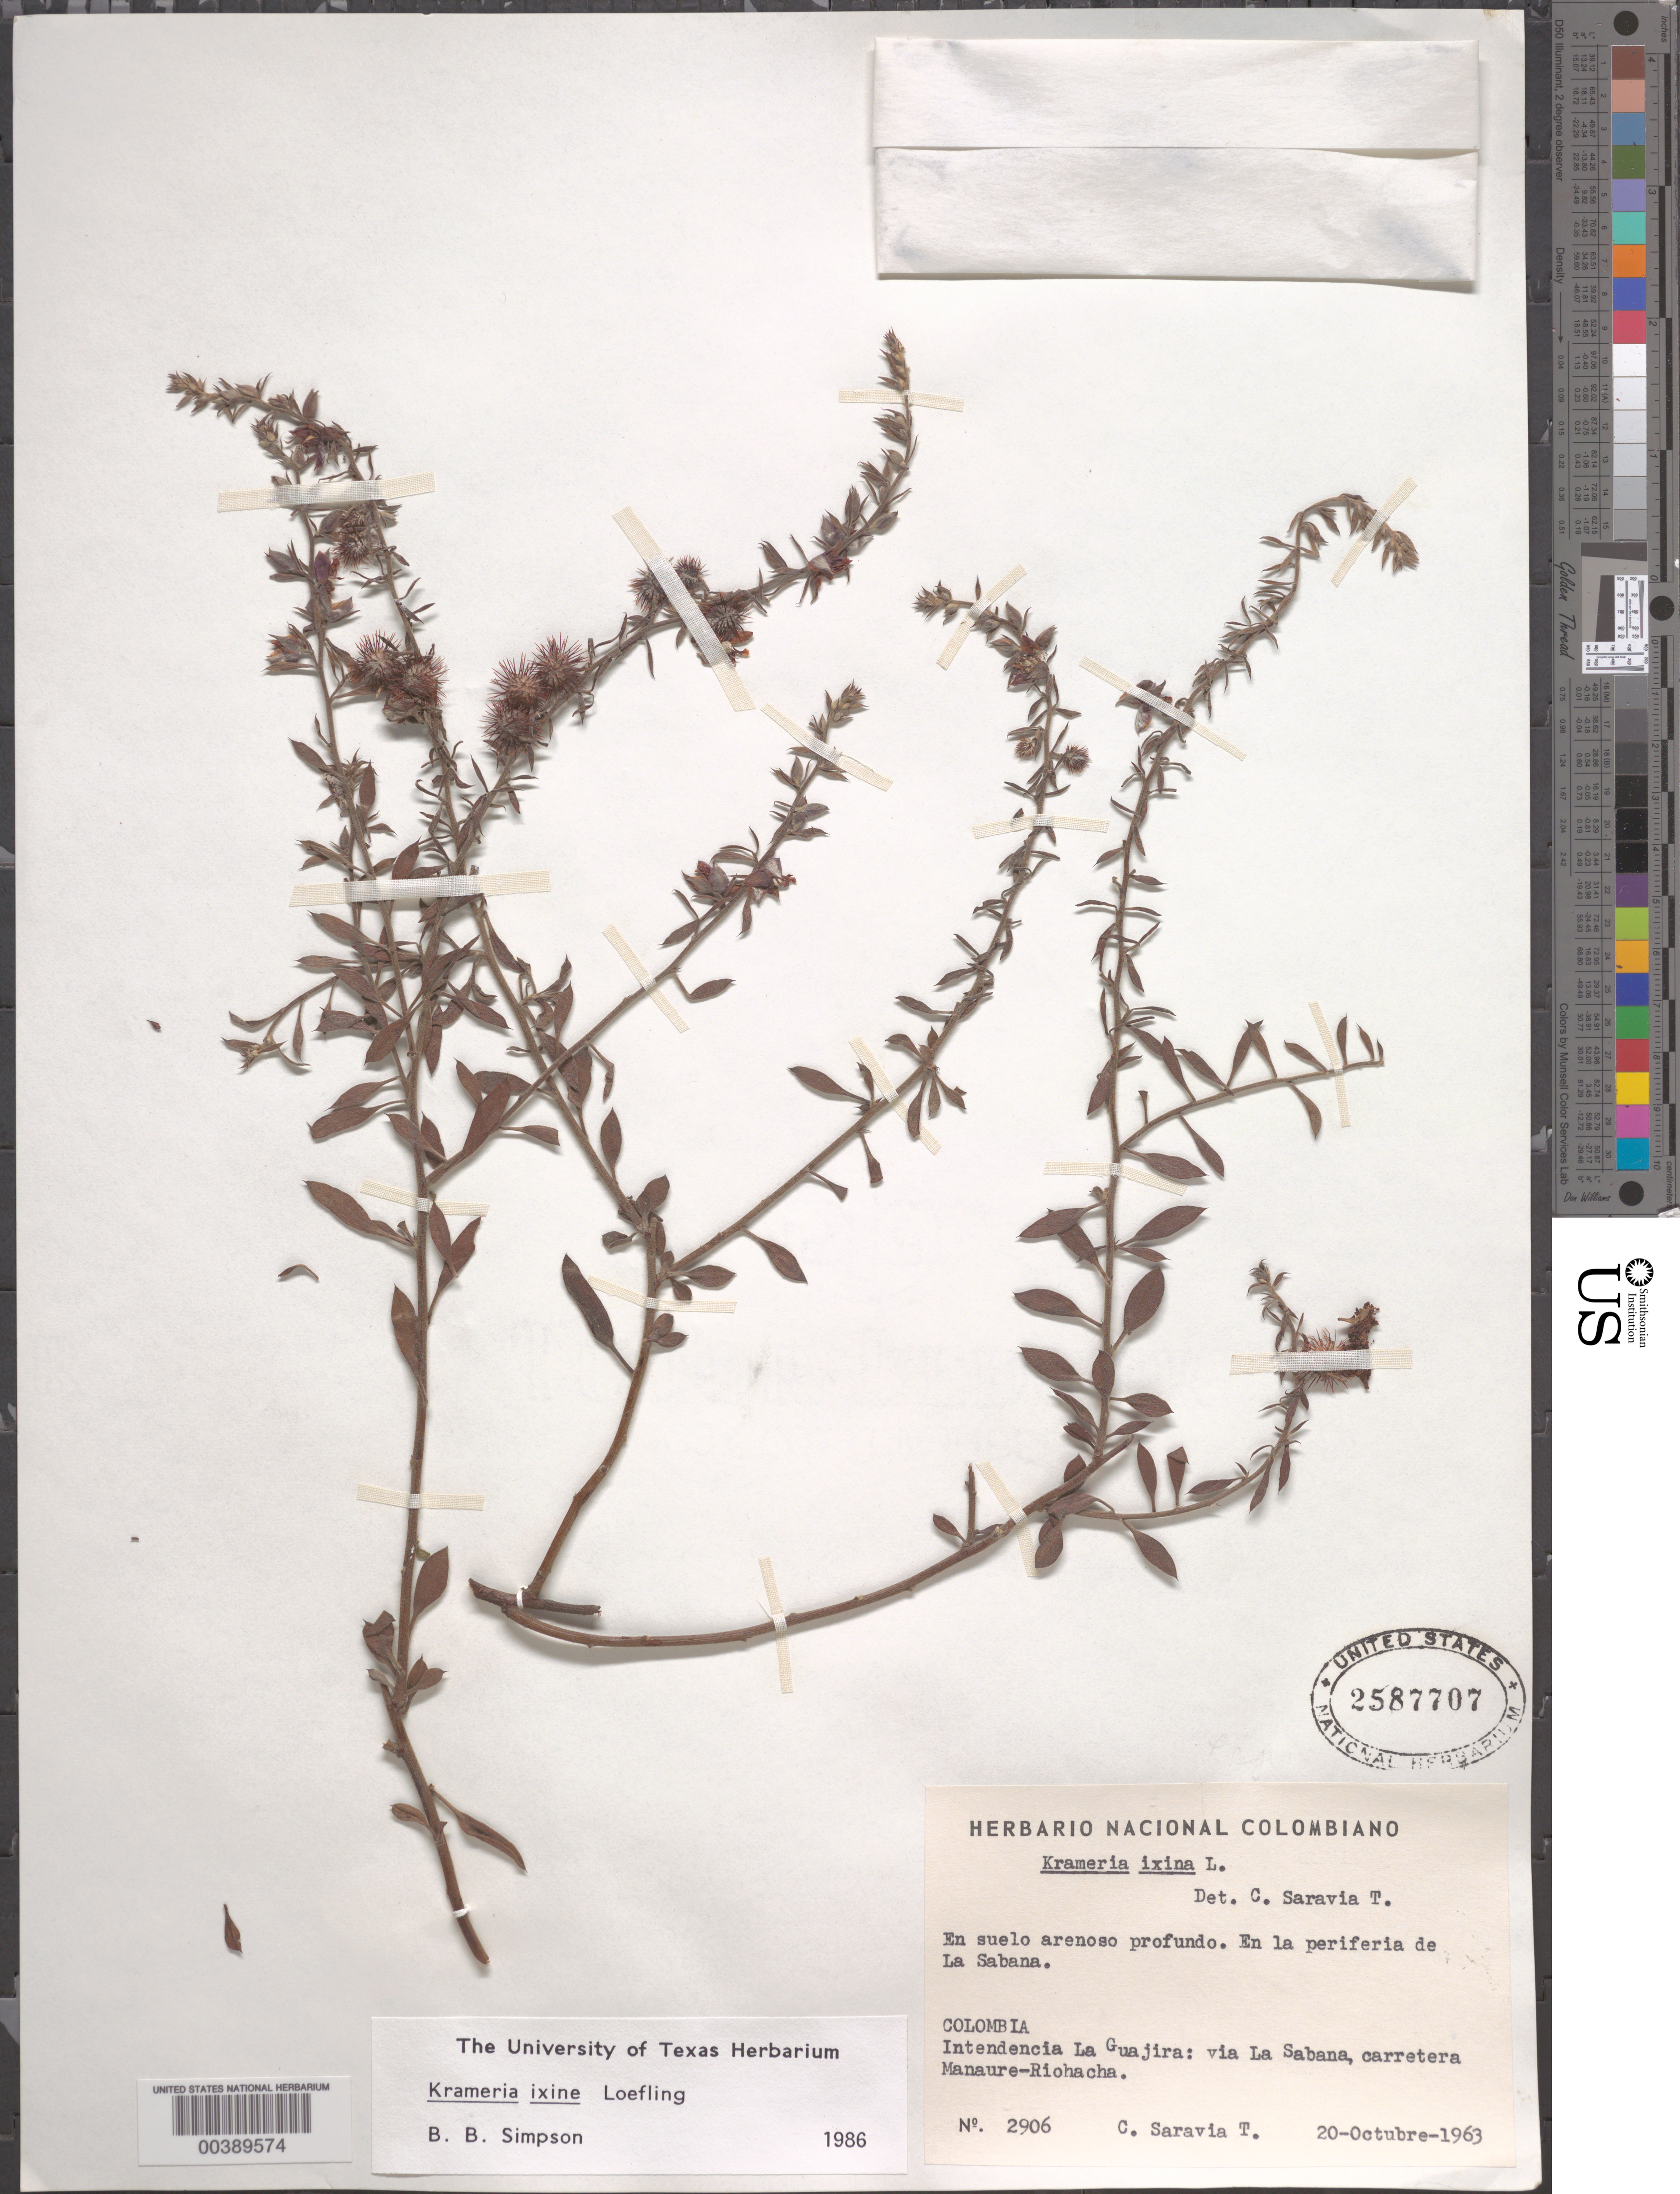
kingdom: Plantae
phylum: Tracheophyta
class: Magnoliopsida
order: Zygophyllales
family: Krameriaceae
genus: Krameria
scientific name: Krameria ixine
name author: L.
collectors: C. Saravia T.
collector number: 2906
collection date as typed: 20 Oct 1963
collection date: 1963-10-20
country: Colombia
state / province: La Guajira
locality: Via la Sabana, Carretera Manaure-Rio Hacha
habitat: En suelo arenoso profundo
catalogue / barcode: US 2587707